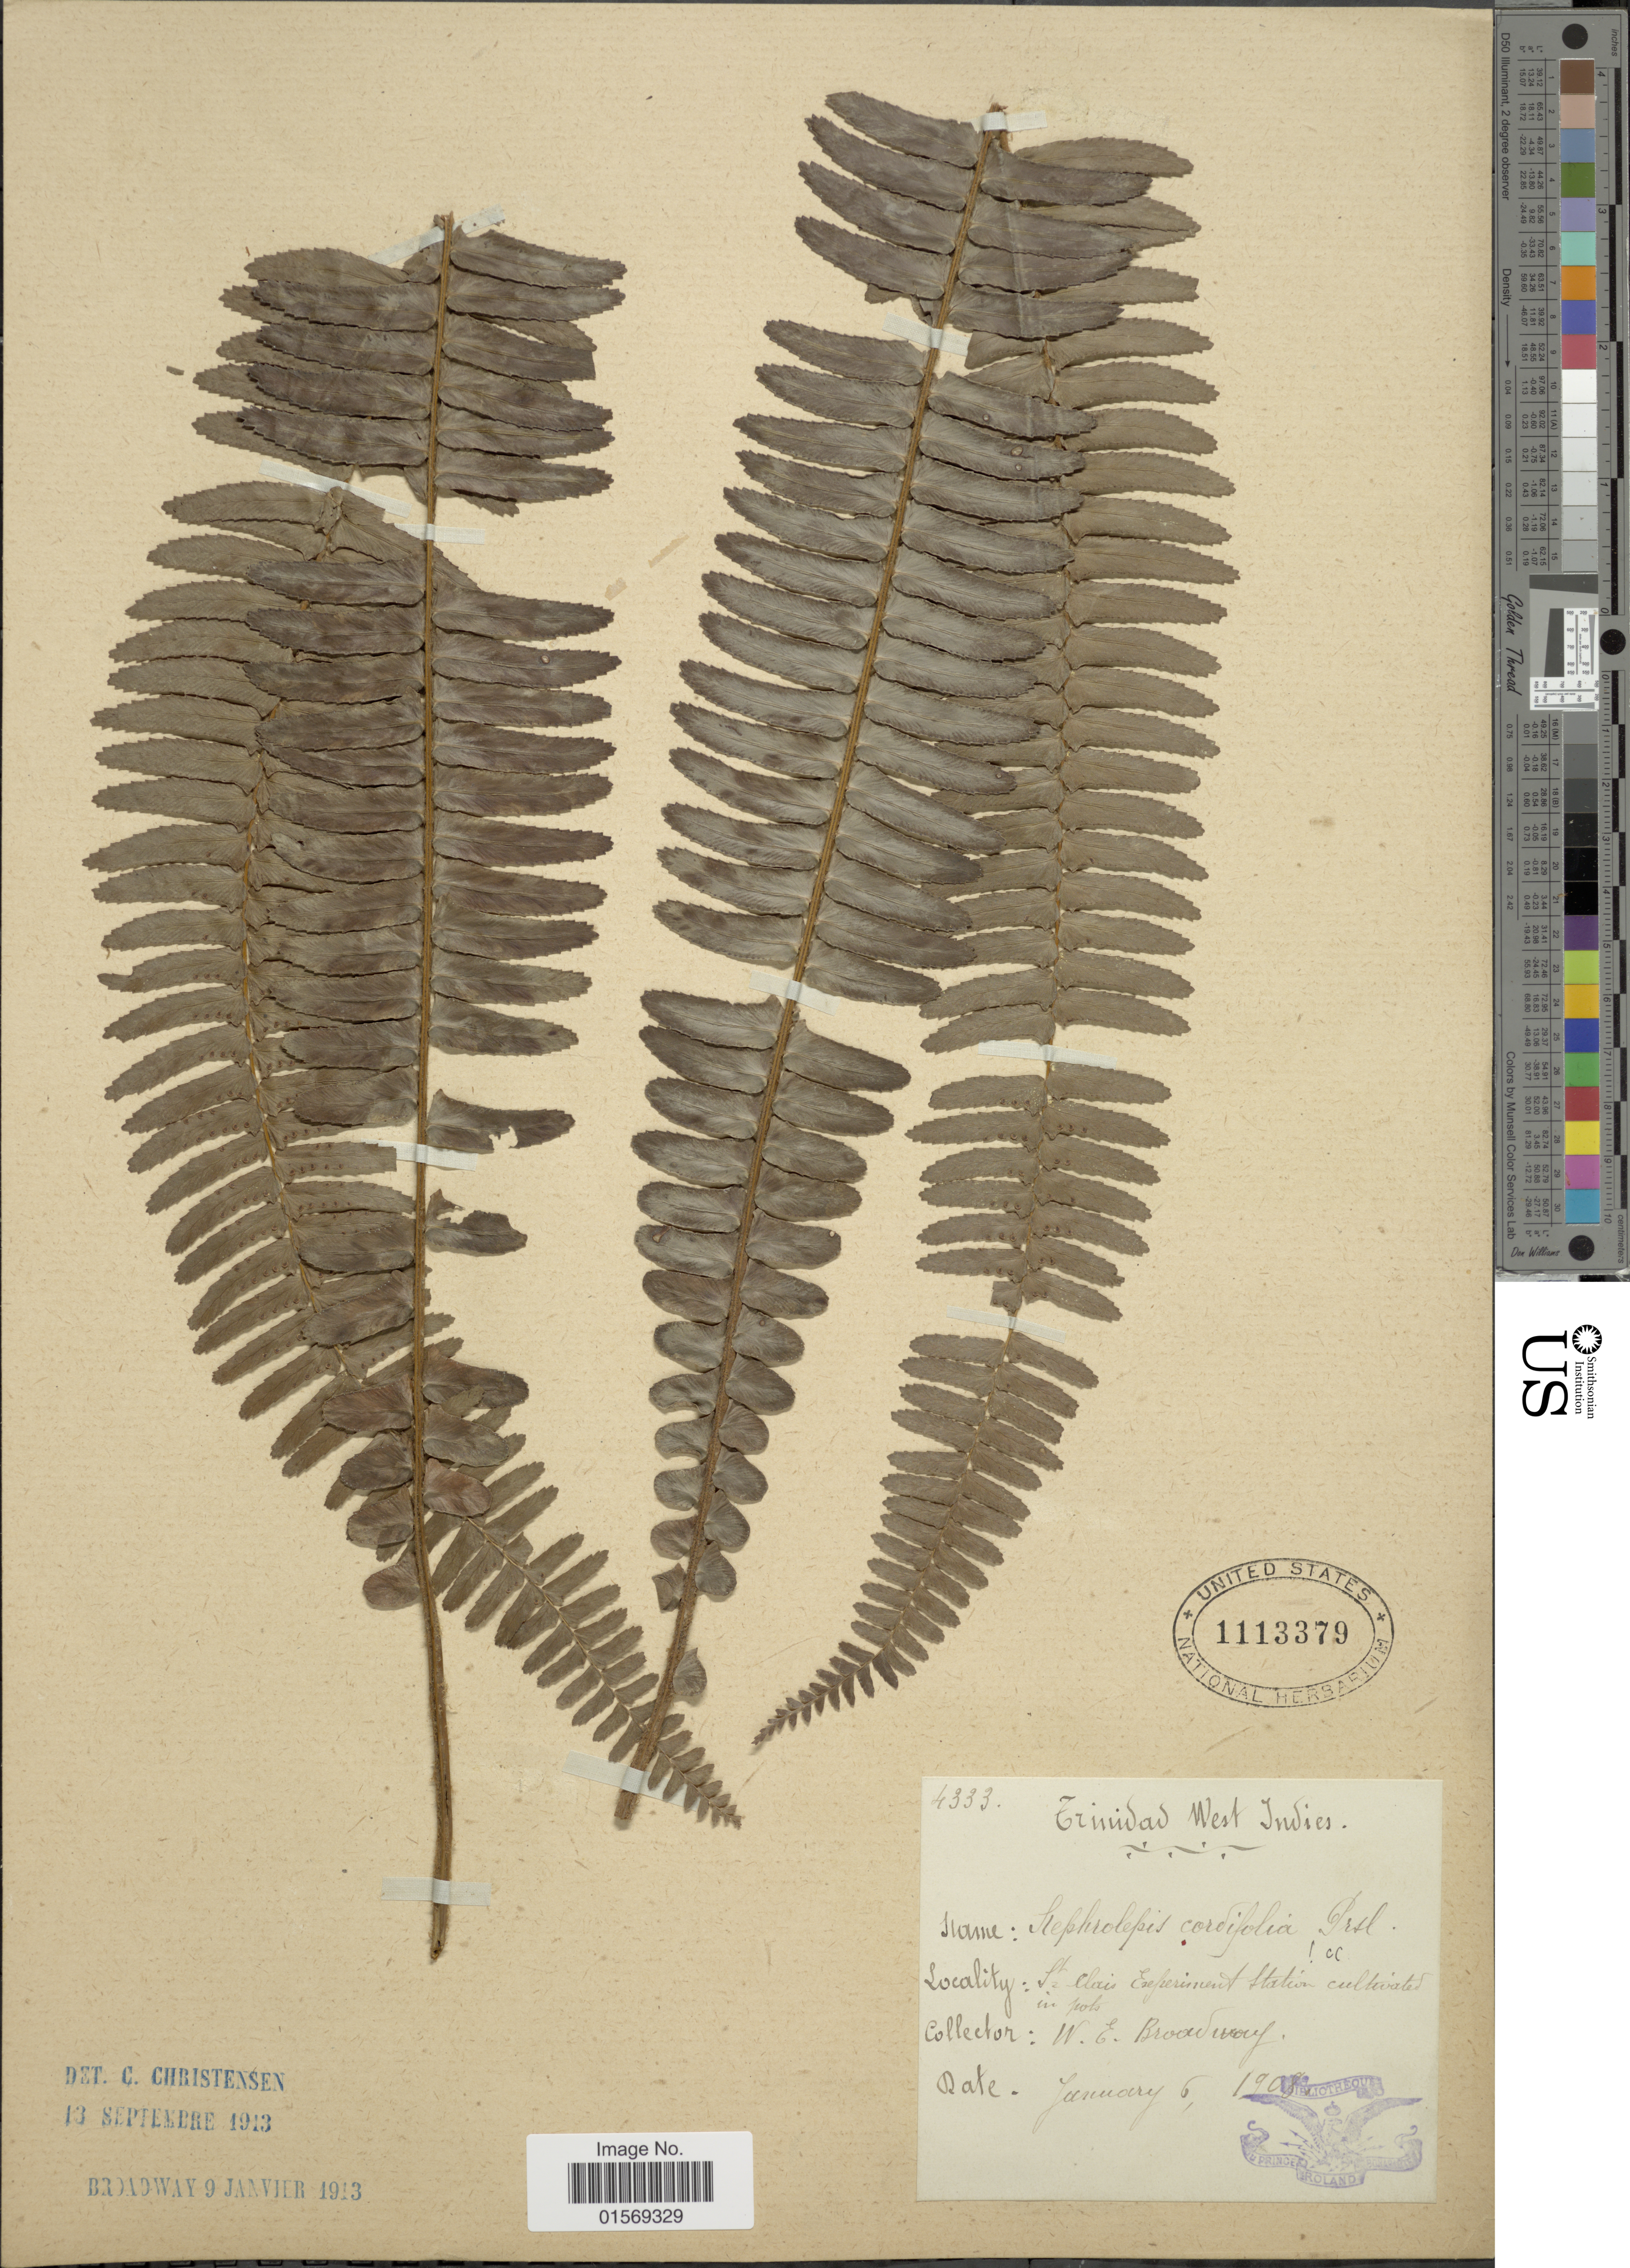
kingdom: Plantae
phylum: Tracheophyta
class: Polypodiopsida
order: Polypodiales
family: Nephrolepidaceae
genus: Nephrolepis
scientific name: Nephrolepis cordifolia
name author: (L.) C. Presl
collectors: W. E. Broadway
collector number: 4333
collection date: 1908-01-06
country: Trinidad and Tobago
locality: Trinidad West Indies. St. Clair Experiment Station.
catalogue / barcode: US 1113379